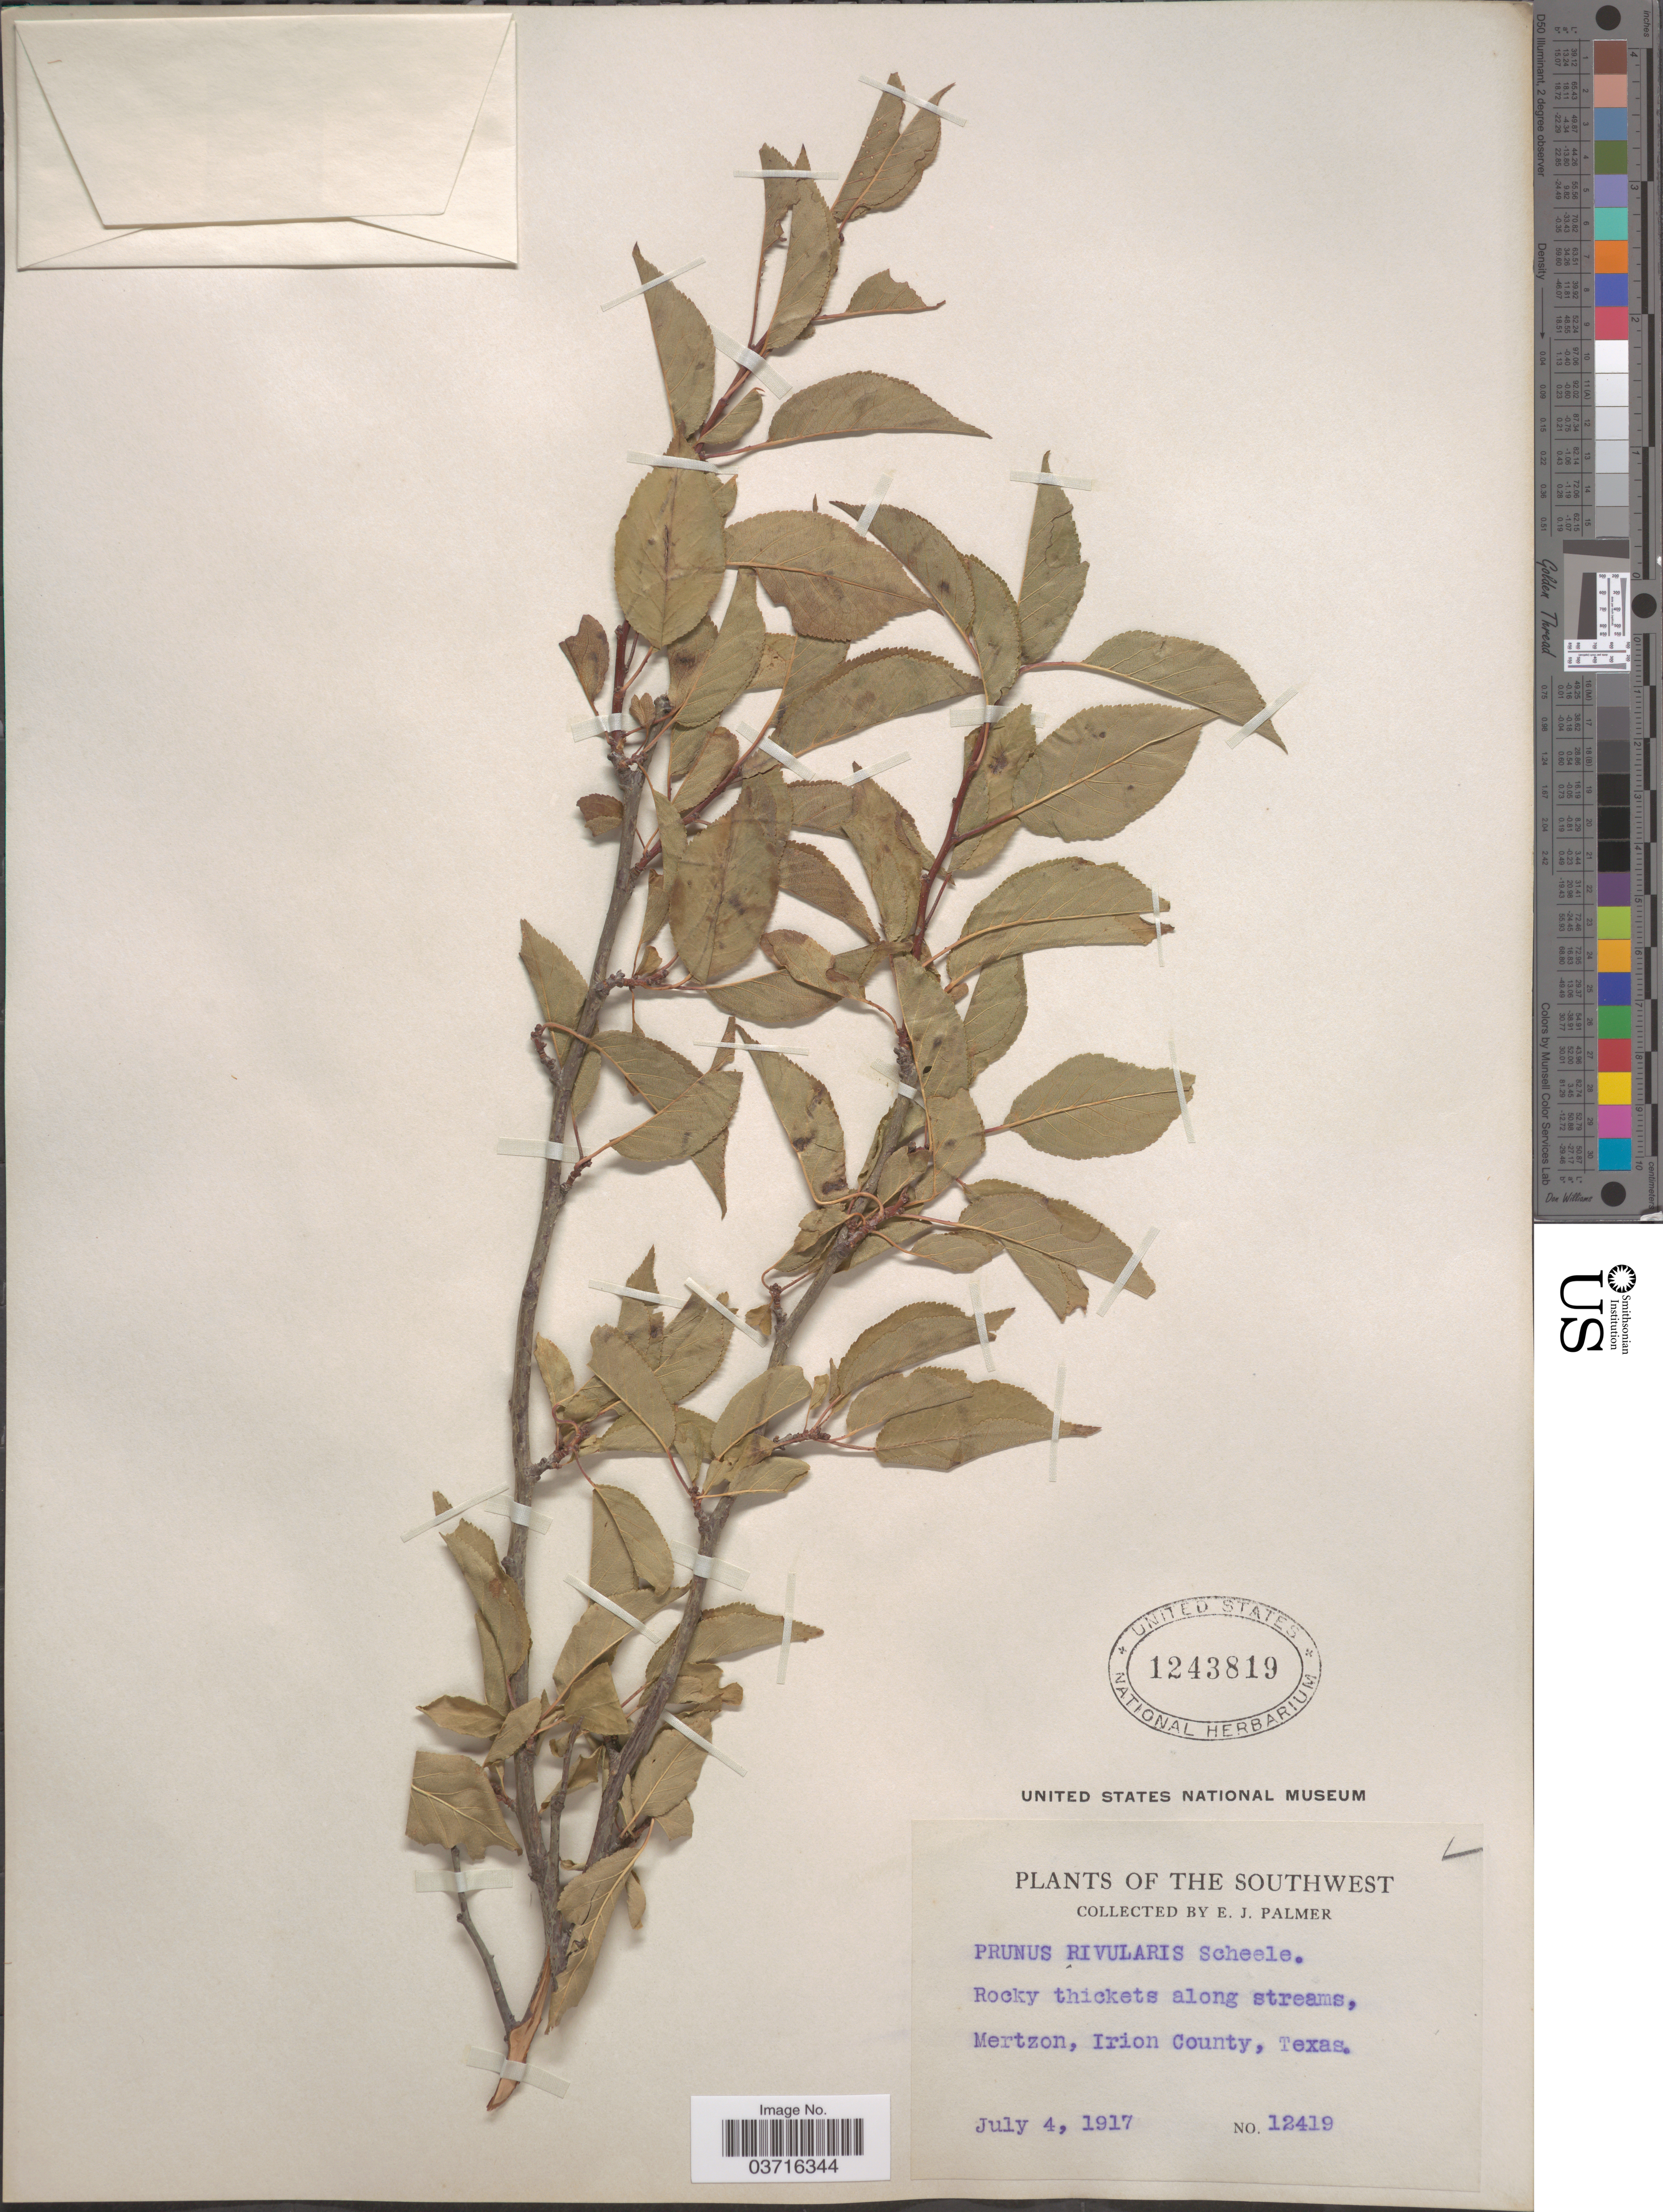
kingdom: Plantae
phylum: Tracheophyta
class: Magnoliopsida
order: Rosales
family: Rosaceae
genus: Prunus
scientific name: Prunus rivularis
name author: Scheele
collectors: E. J. Palmer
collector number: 12419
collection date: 1917-07-04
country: United States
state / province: Texas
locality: The Southwest. Mertzon, Irion County.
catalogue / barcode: US 1243819